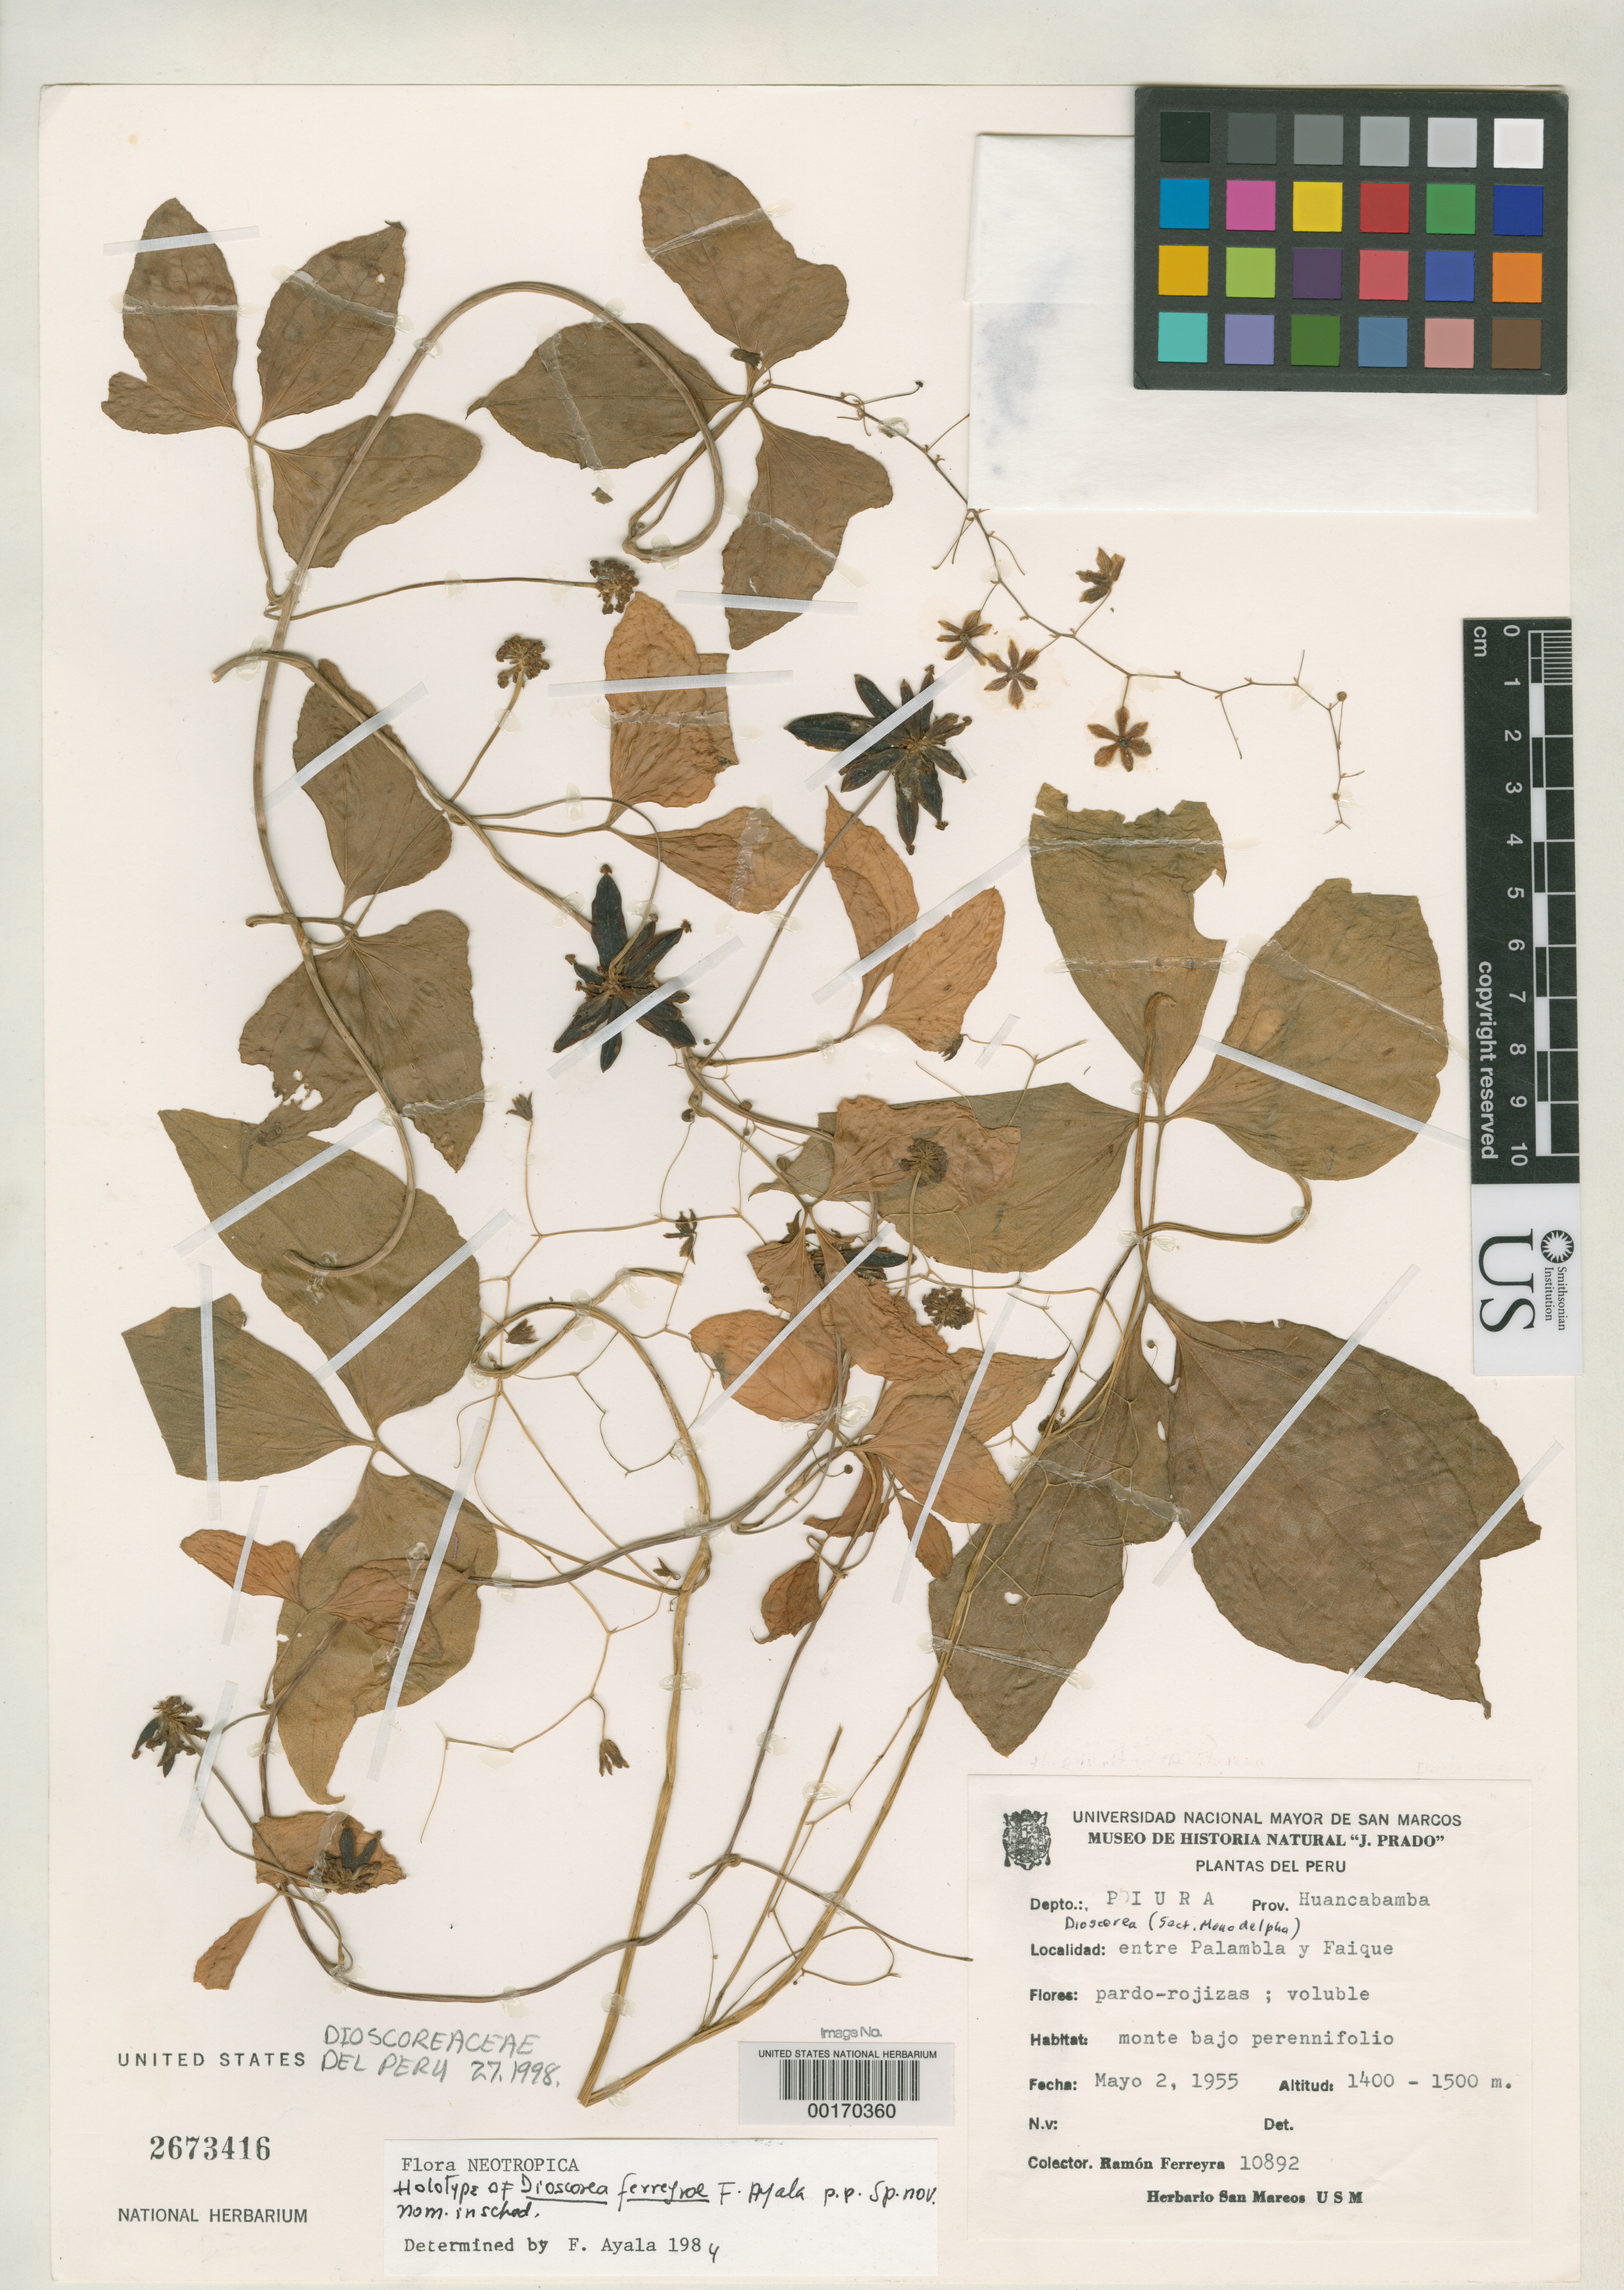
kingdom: Plantae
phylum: Tracheophyta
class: Liliopsida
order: Dioscoreales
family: Dioscoreaceae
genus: Dioscorea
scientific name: Dioscorea ferreyroe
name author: Ayala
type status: Holotype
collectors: R. A. Ferreyra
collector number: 10892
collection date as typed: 02 May 1955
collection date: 1955-05-02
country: Peru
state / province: Piura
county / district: Huancabamba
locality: Between Palambla and Faique.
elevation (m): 1400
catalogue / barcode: US 2673416